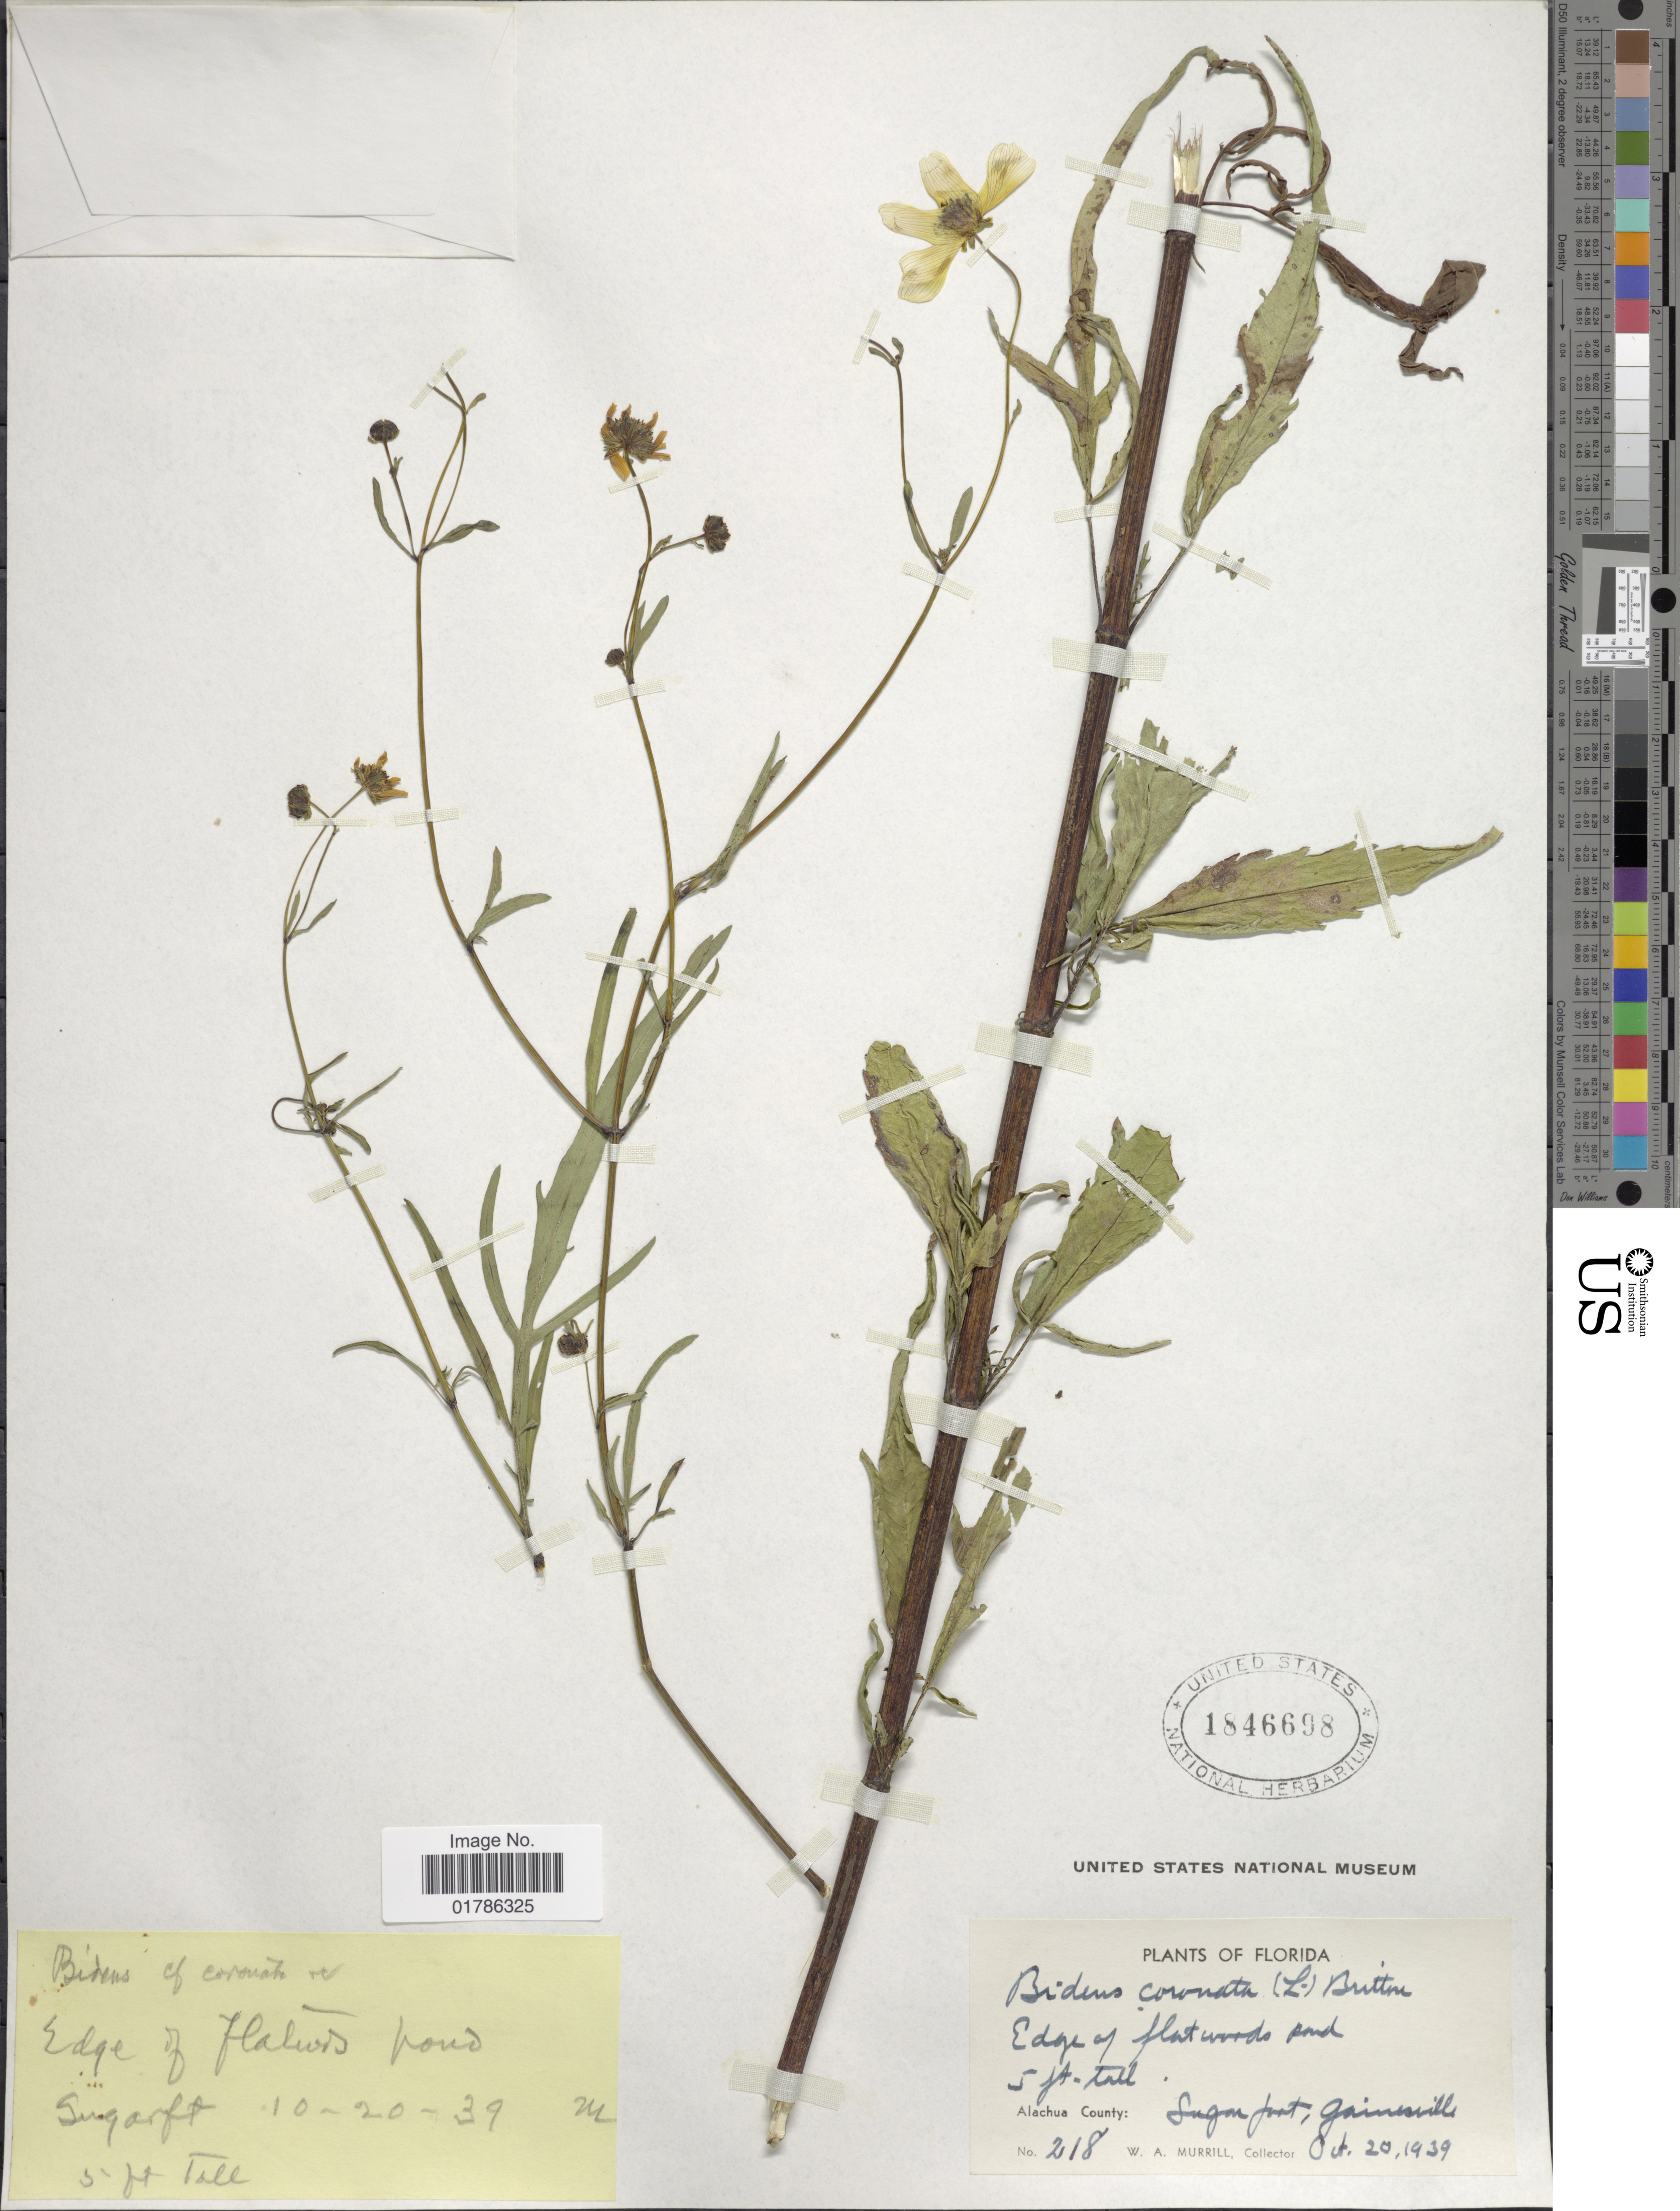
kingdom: Plantae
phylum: Tracheophyta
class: Magnoliopsida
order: Asterales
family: Asteraceae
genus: Bidens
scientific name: Bidens coronata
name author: (L.) Britton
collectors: W. A. Murrill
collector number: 218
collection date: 1939-10-20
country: United States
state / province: Florida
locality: Alachua County, Sugarfoot, Gainesville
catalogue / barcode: US 1846698